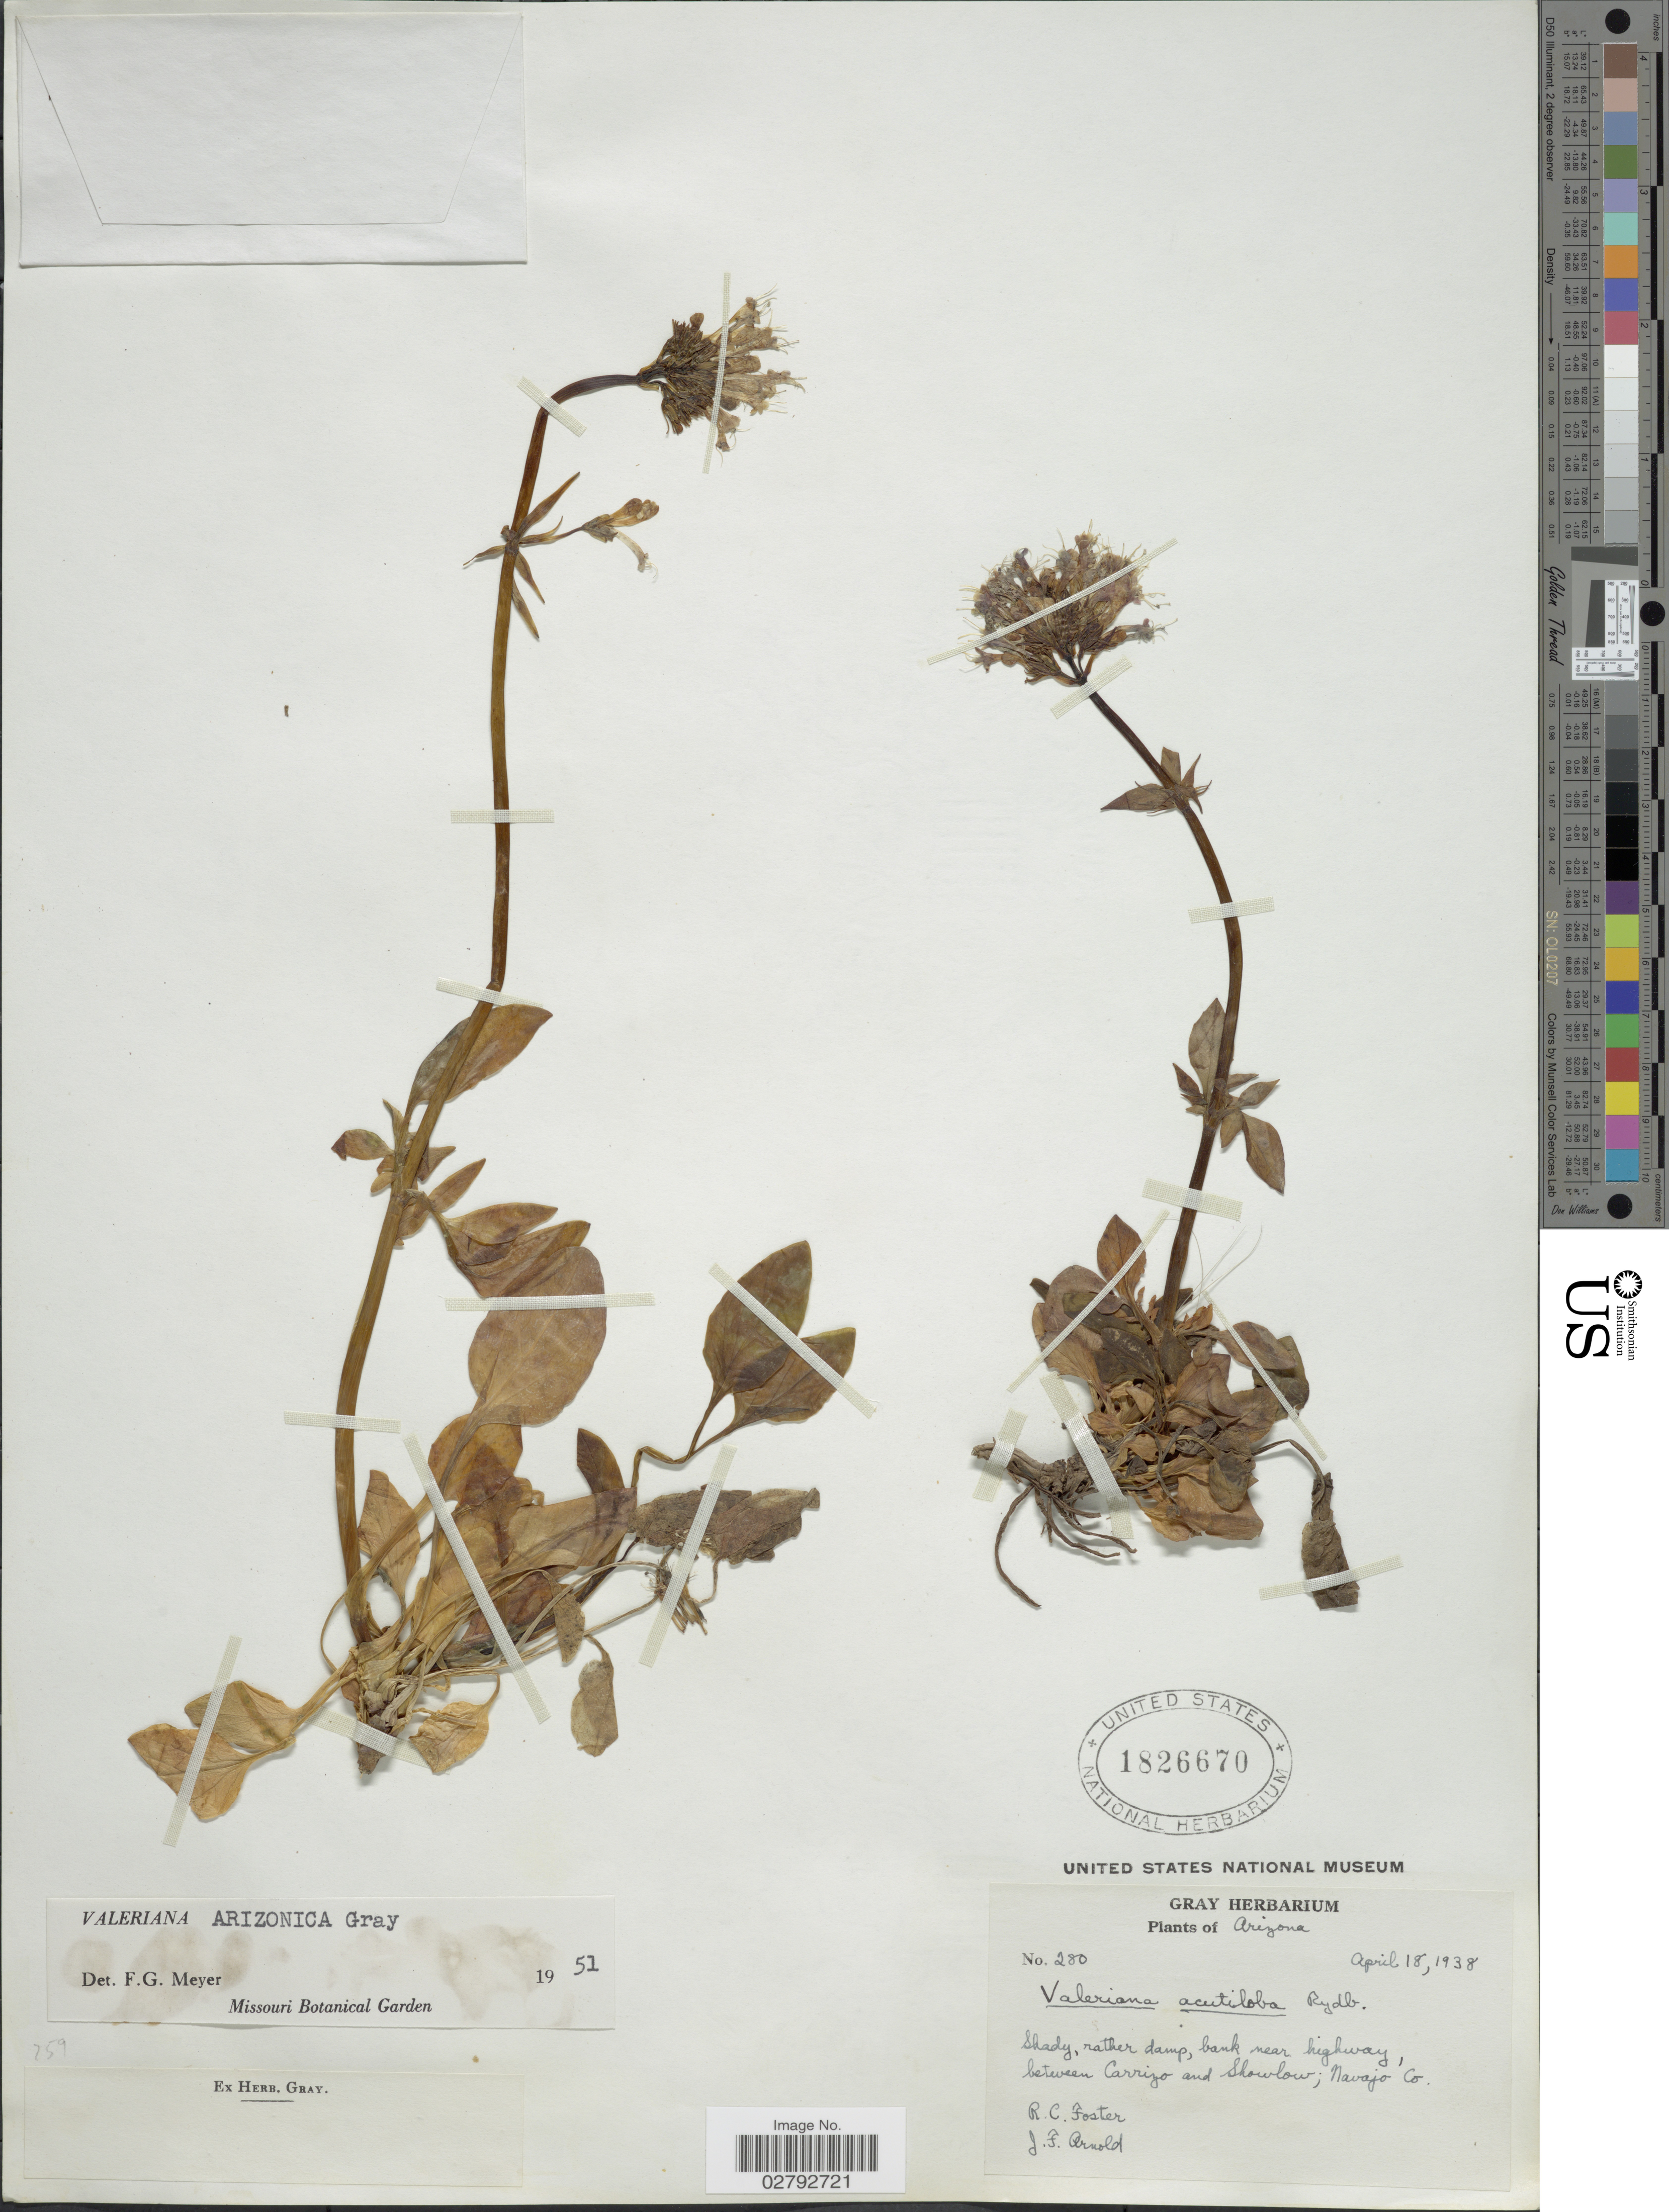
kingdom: Plantae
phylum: Tracheophyta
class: Magnoliopsida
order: Dipsacales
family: Caprifoliaceae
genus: Valeriana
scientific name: Valeriana arizonica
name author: A. Gray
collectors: R. C. Foster & J. F. Arnold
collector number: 280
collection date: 1938-04-18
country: United States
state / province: Arizona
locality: Between Carrizo and Showlow; Navajo Co.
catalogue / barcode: US 1826670